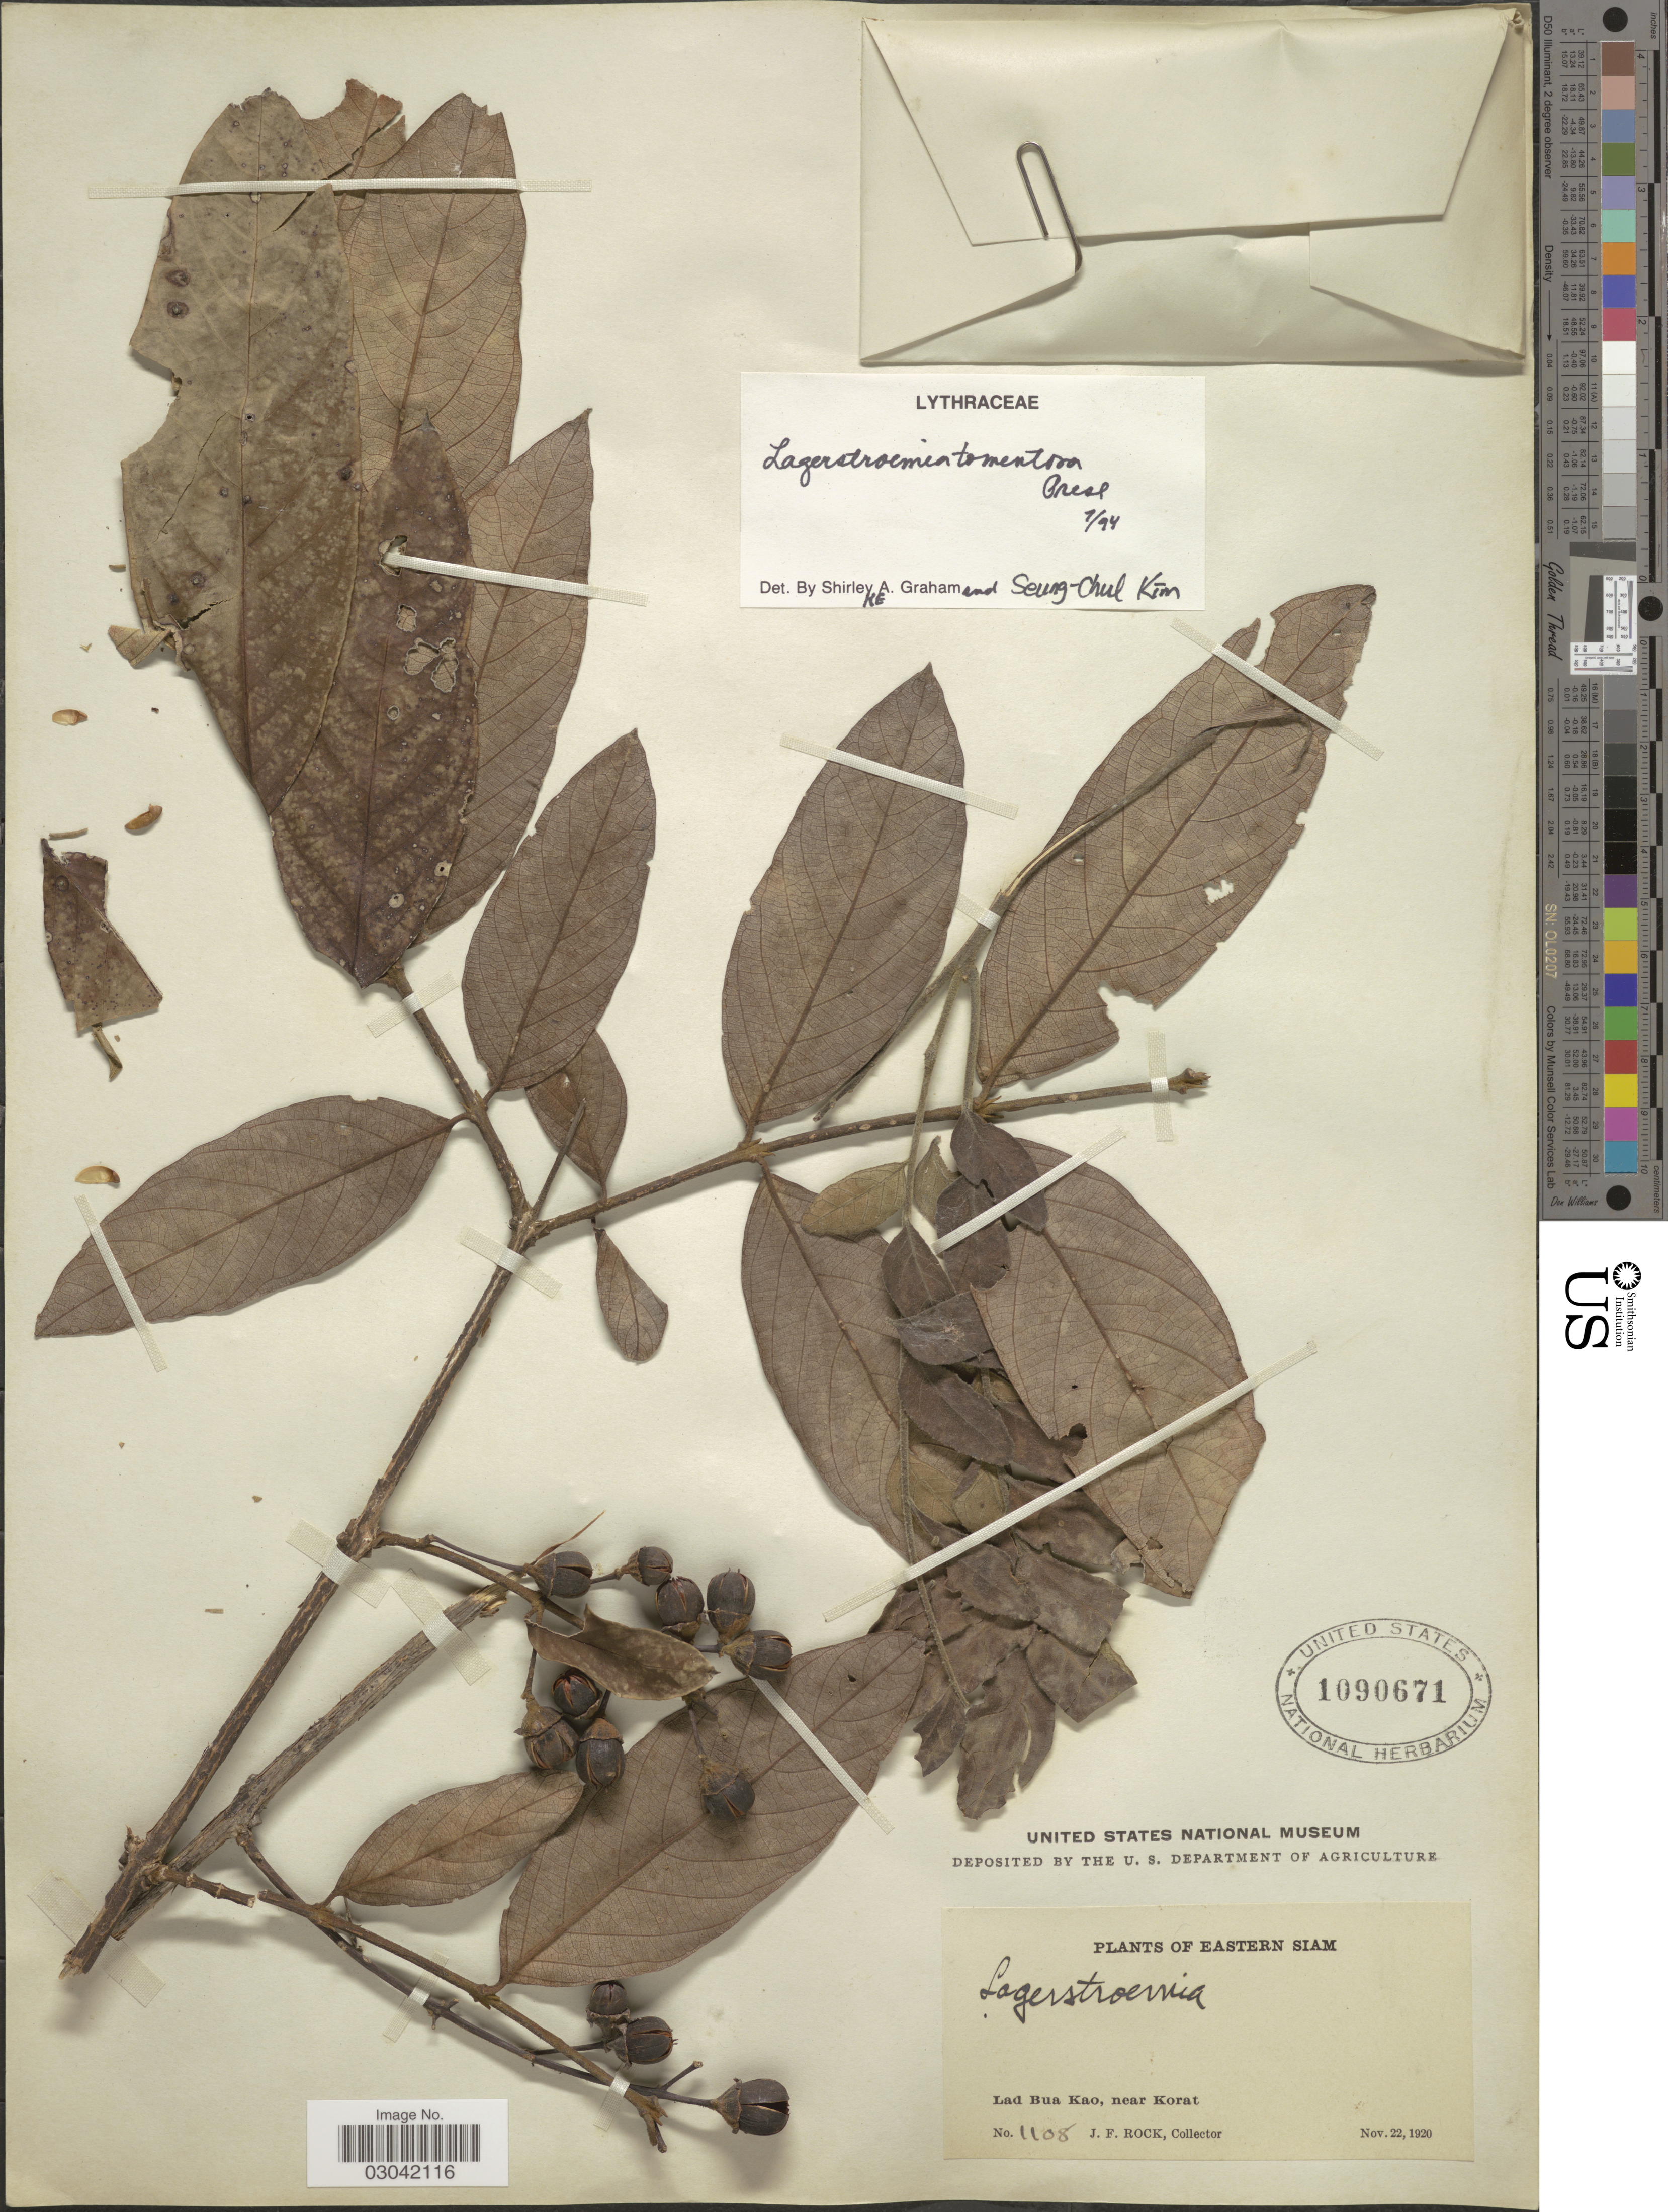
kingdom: Plantae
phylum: Tracheophyta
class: Magnoliopsida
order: Myrtales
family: Lythraceae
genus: Lagerstroemia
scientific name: Lagerstroemia tomentosa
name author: C. Presl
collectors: J. Rock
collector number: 1108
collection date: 1920-11-22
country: Thailand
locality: Eastern Siam. Lad Bua Kao, near Korat.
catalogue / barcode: US 1090671